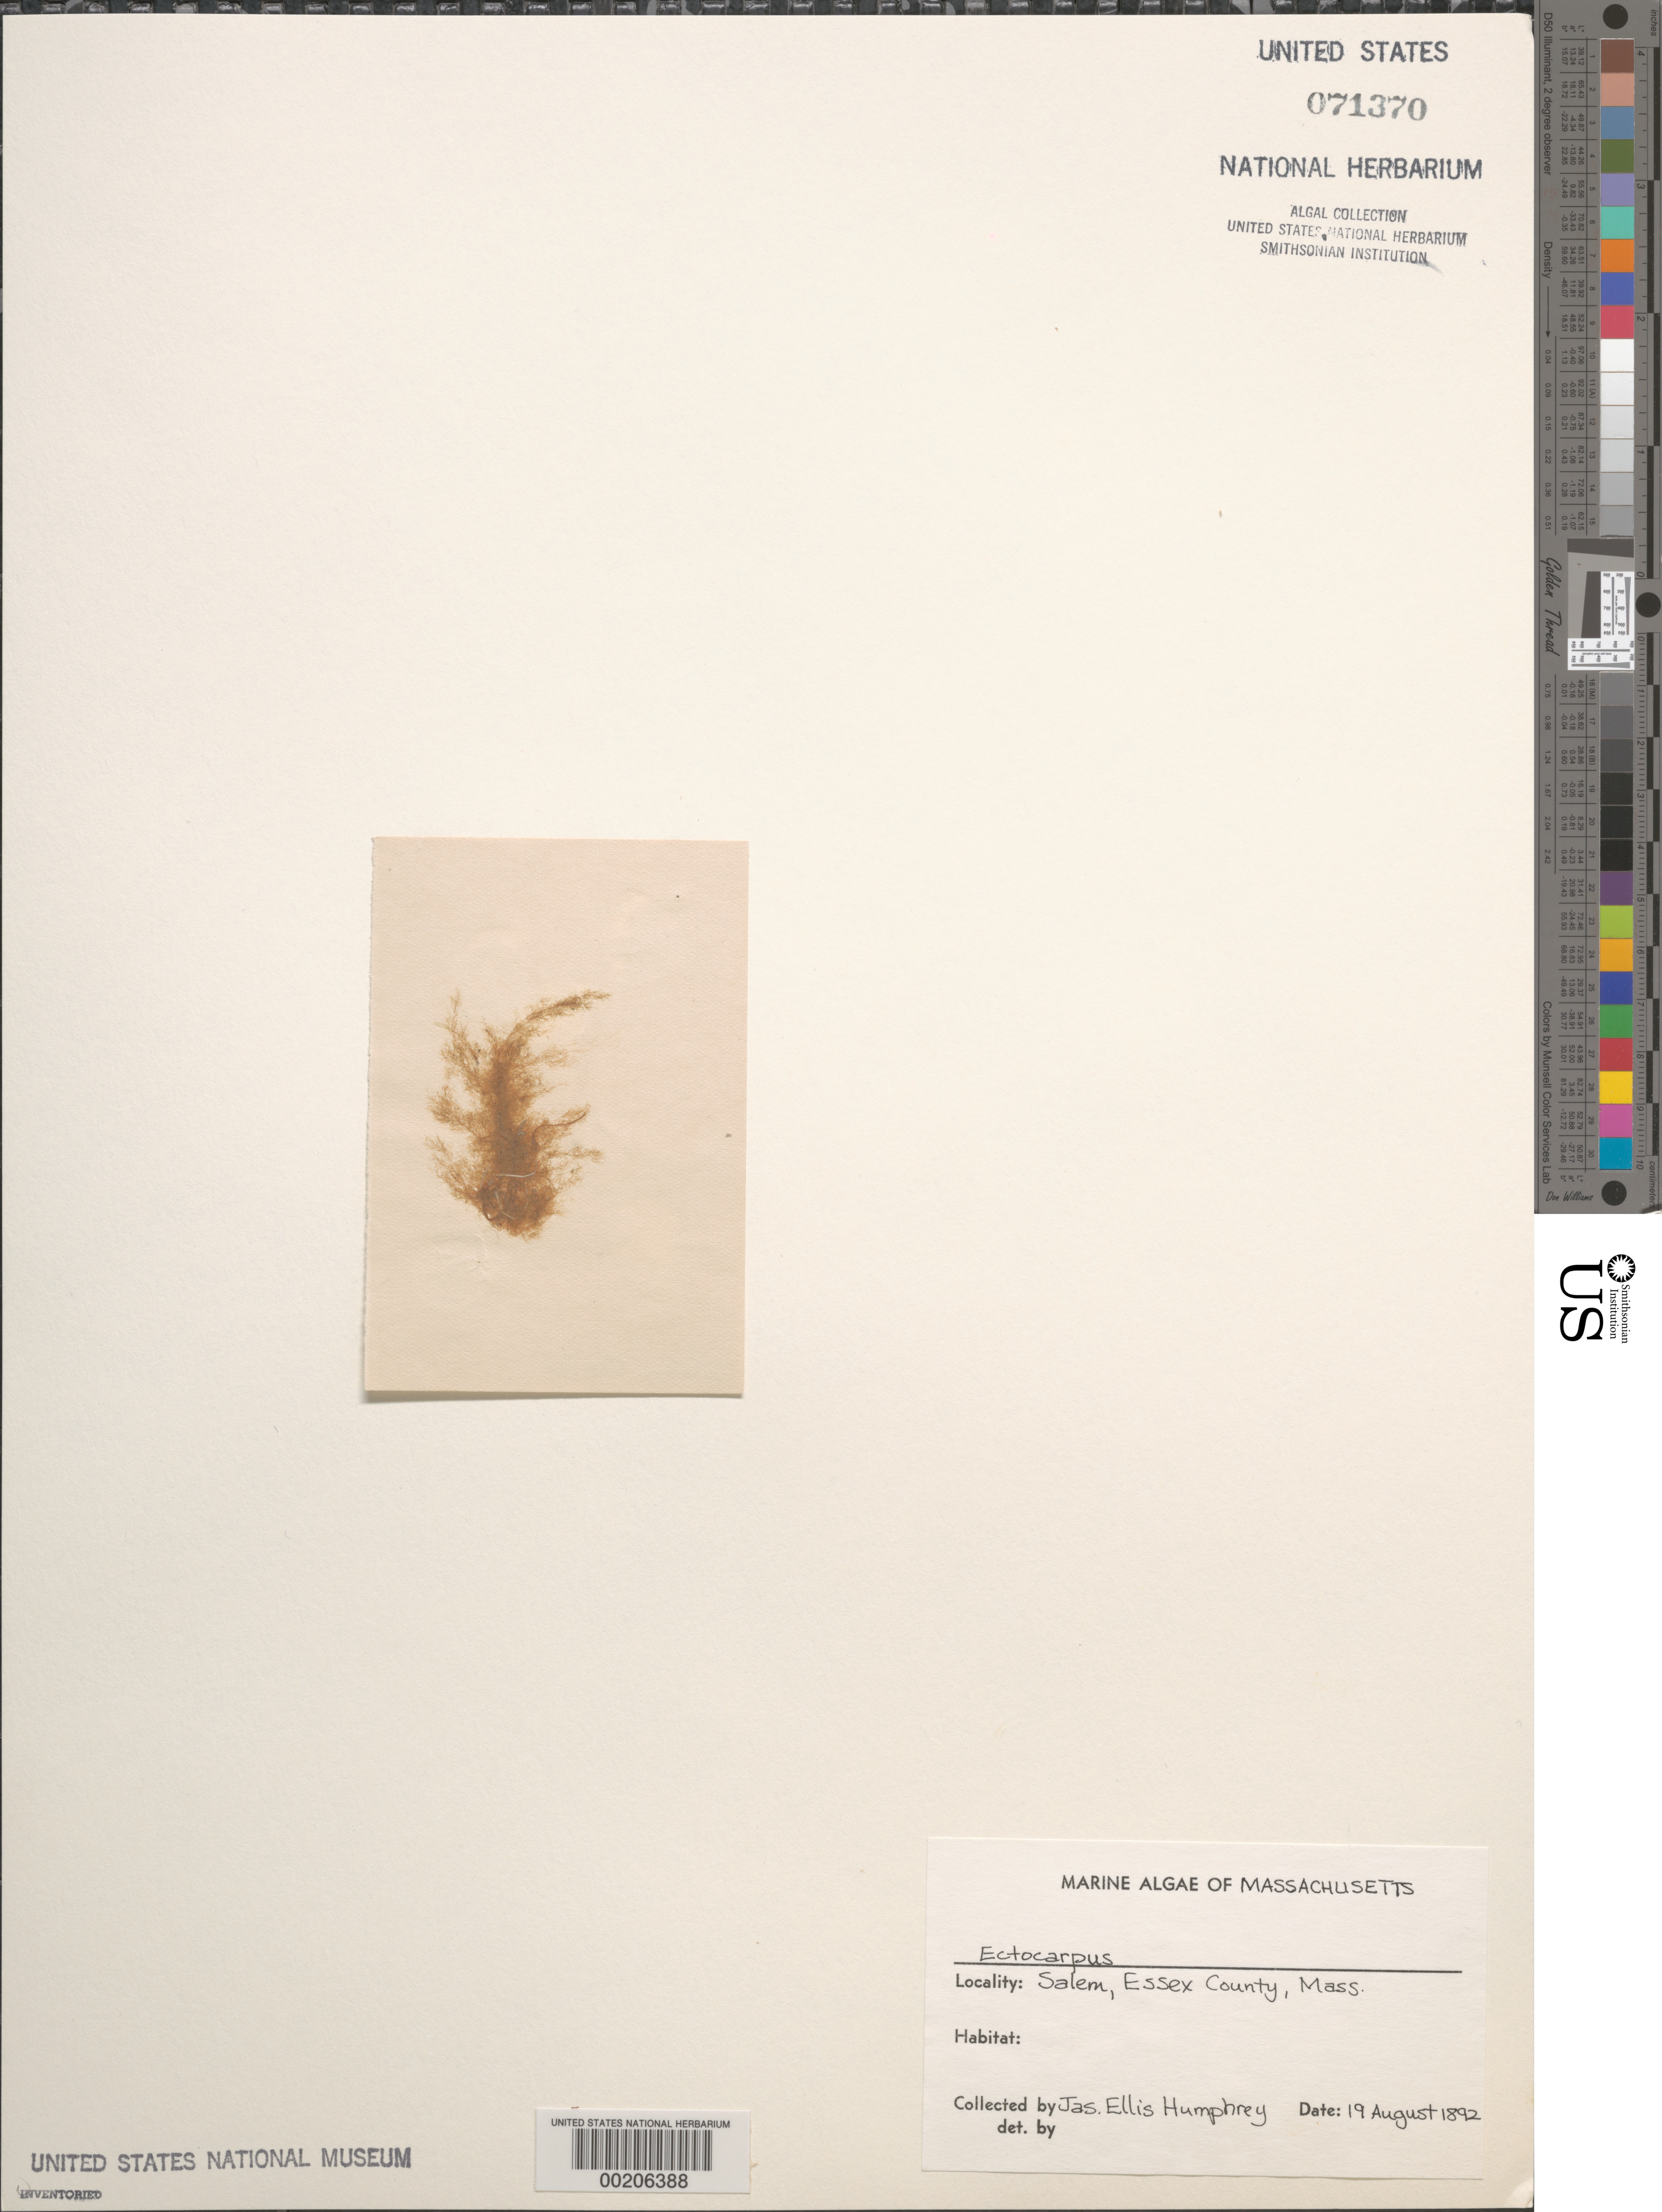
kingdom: Chromista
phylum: Ochrophyta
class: Phaeophyceae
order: Ectocarpales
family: Ectocarpaceae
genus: Ectocarpus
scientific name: Ectocarpus sp.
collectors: J. Humphrey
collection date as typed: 19 Aug 1892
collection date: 1892-08-19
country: United States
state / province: Massachusetts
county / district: Essex County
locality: Salem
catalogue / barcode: US 71370